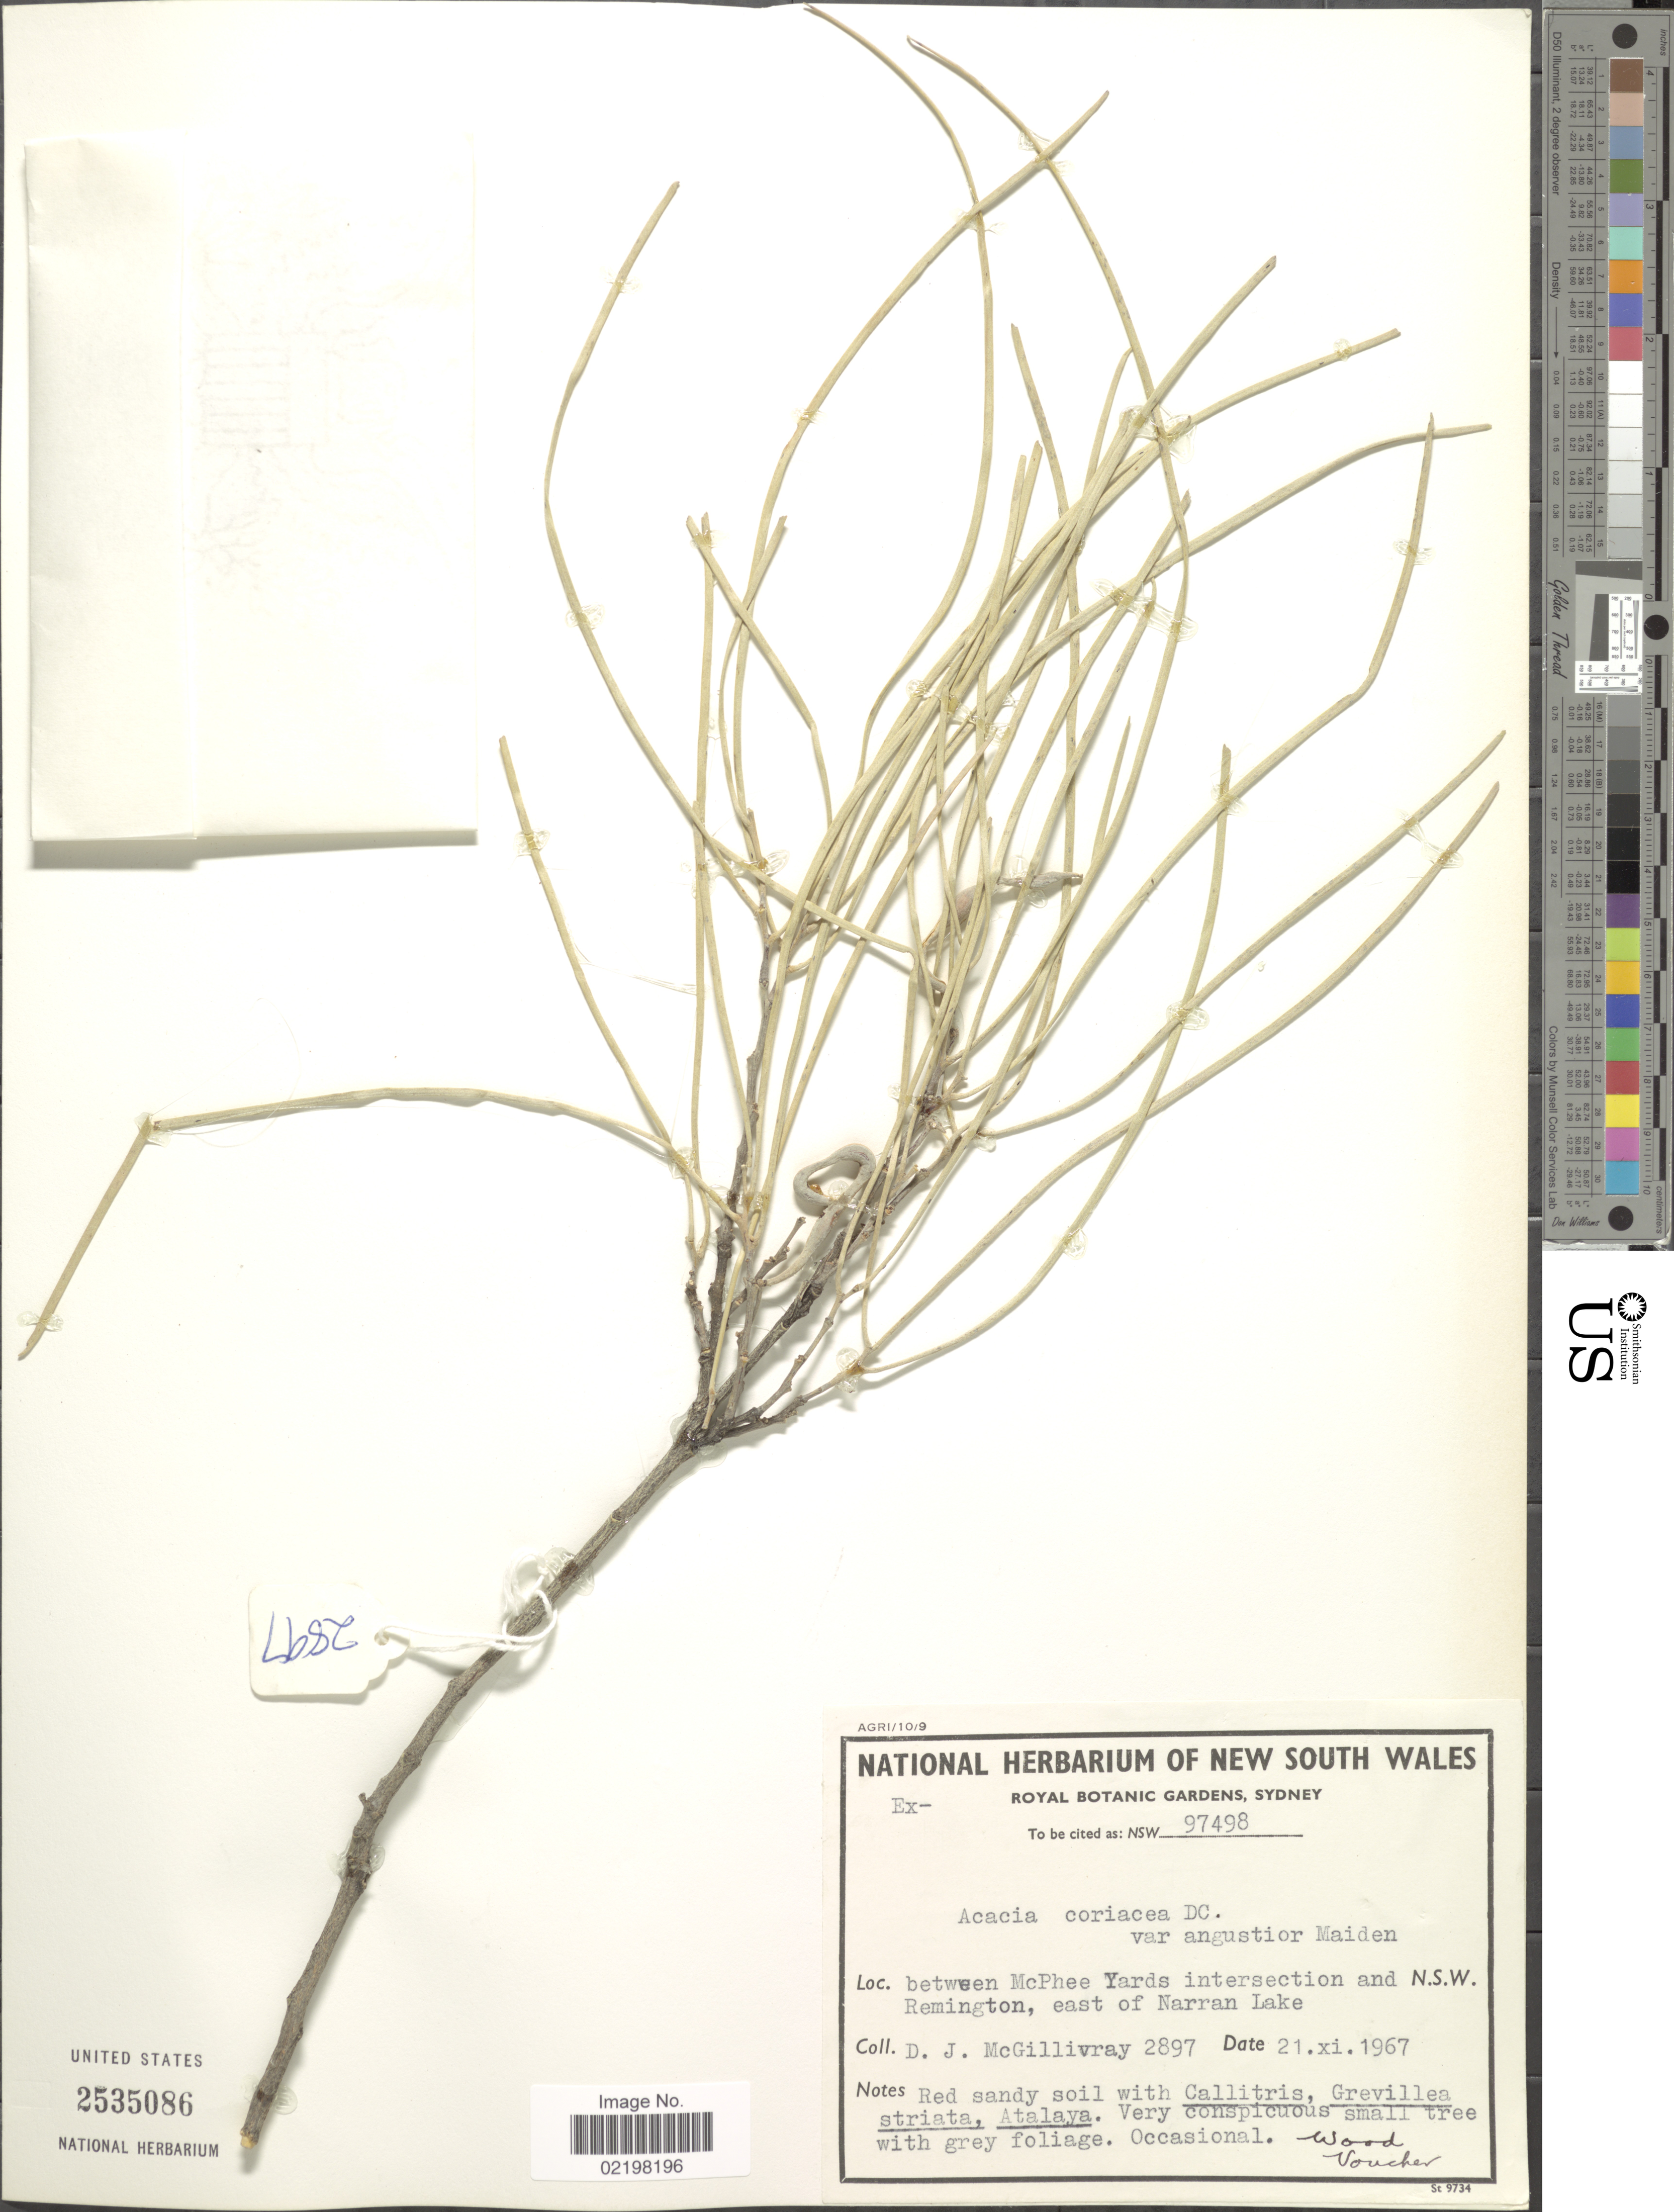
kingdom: Plantae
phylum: Tracheophyta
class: Magnoliopsida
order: Fabales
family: Fabaceae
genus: Acacia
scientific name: Acacia coriacea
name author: DC.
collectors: D. J. McGillivray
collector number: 2897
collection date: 1967-11-21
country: Australia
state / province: New South Wales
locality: Between McPhee Yards intersection and NSW Remington, east of Narran Lake.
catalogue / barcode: US 2535086